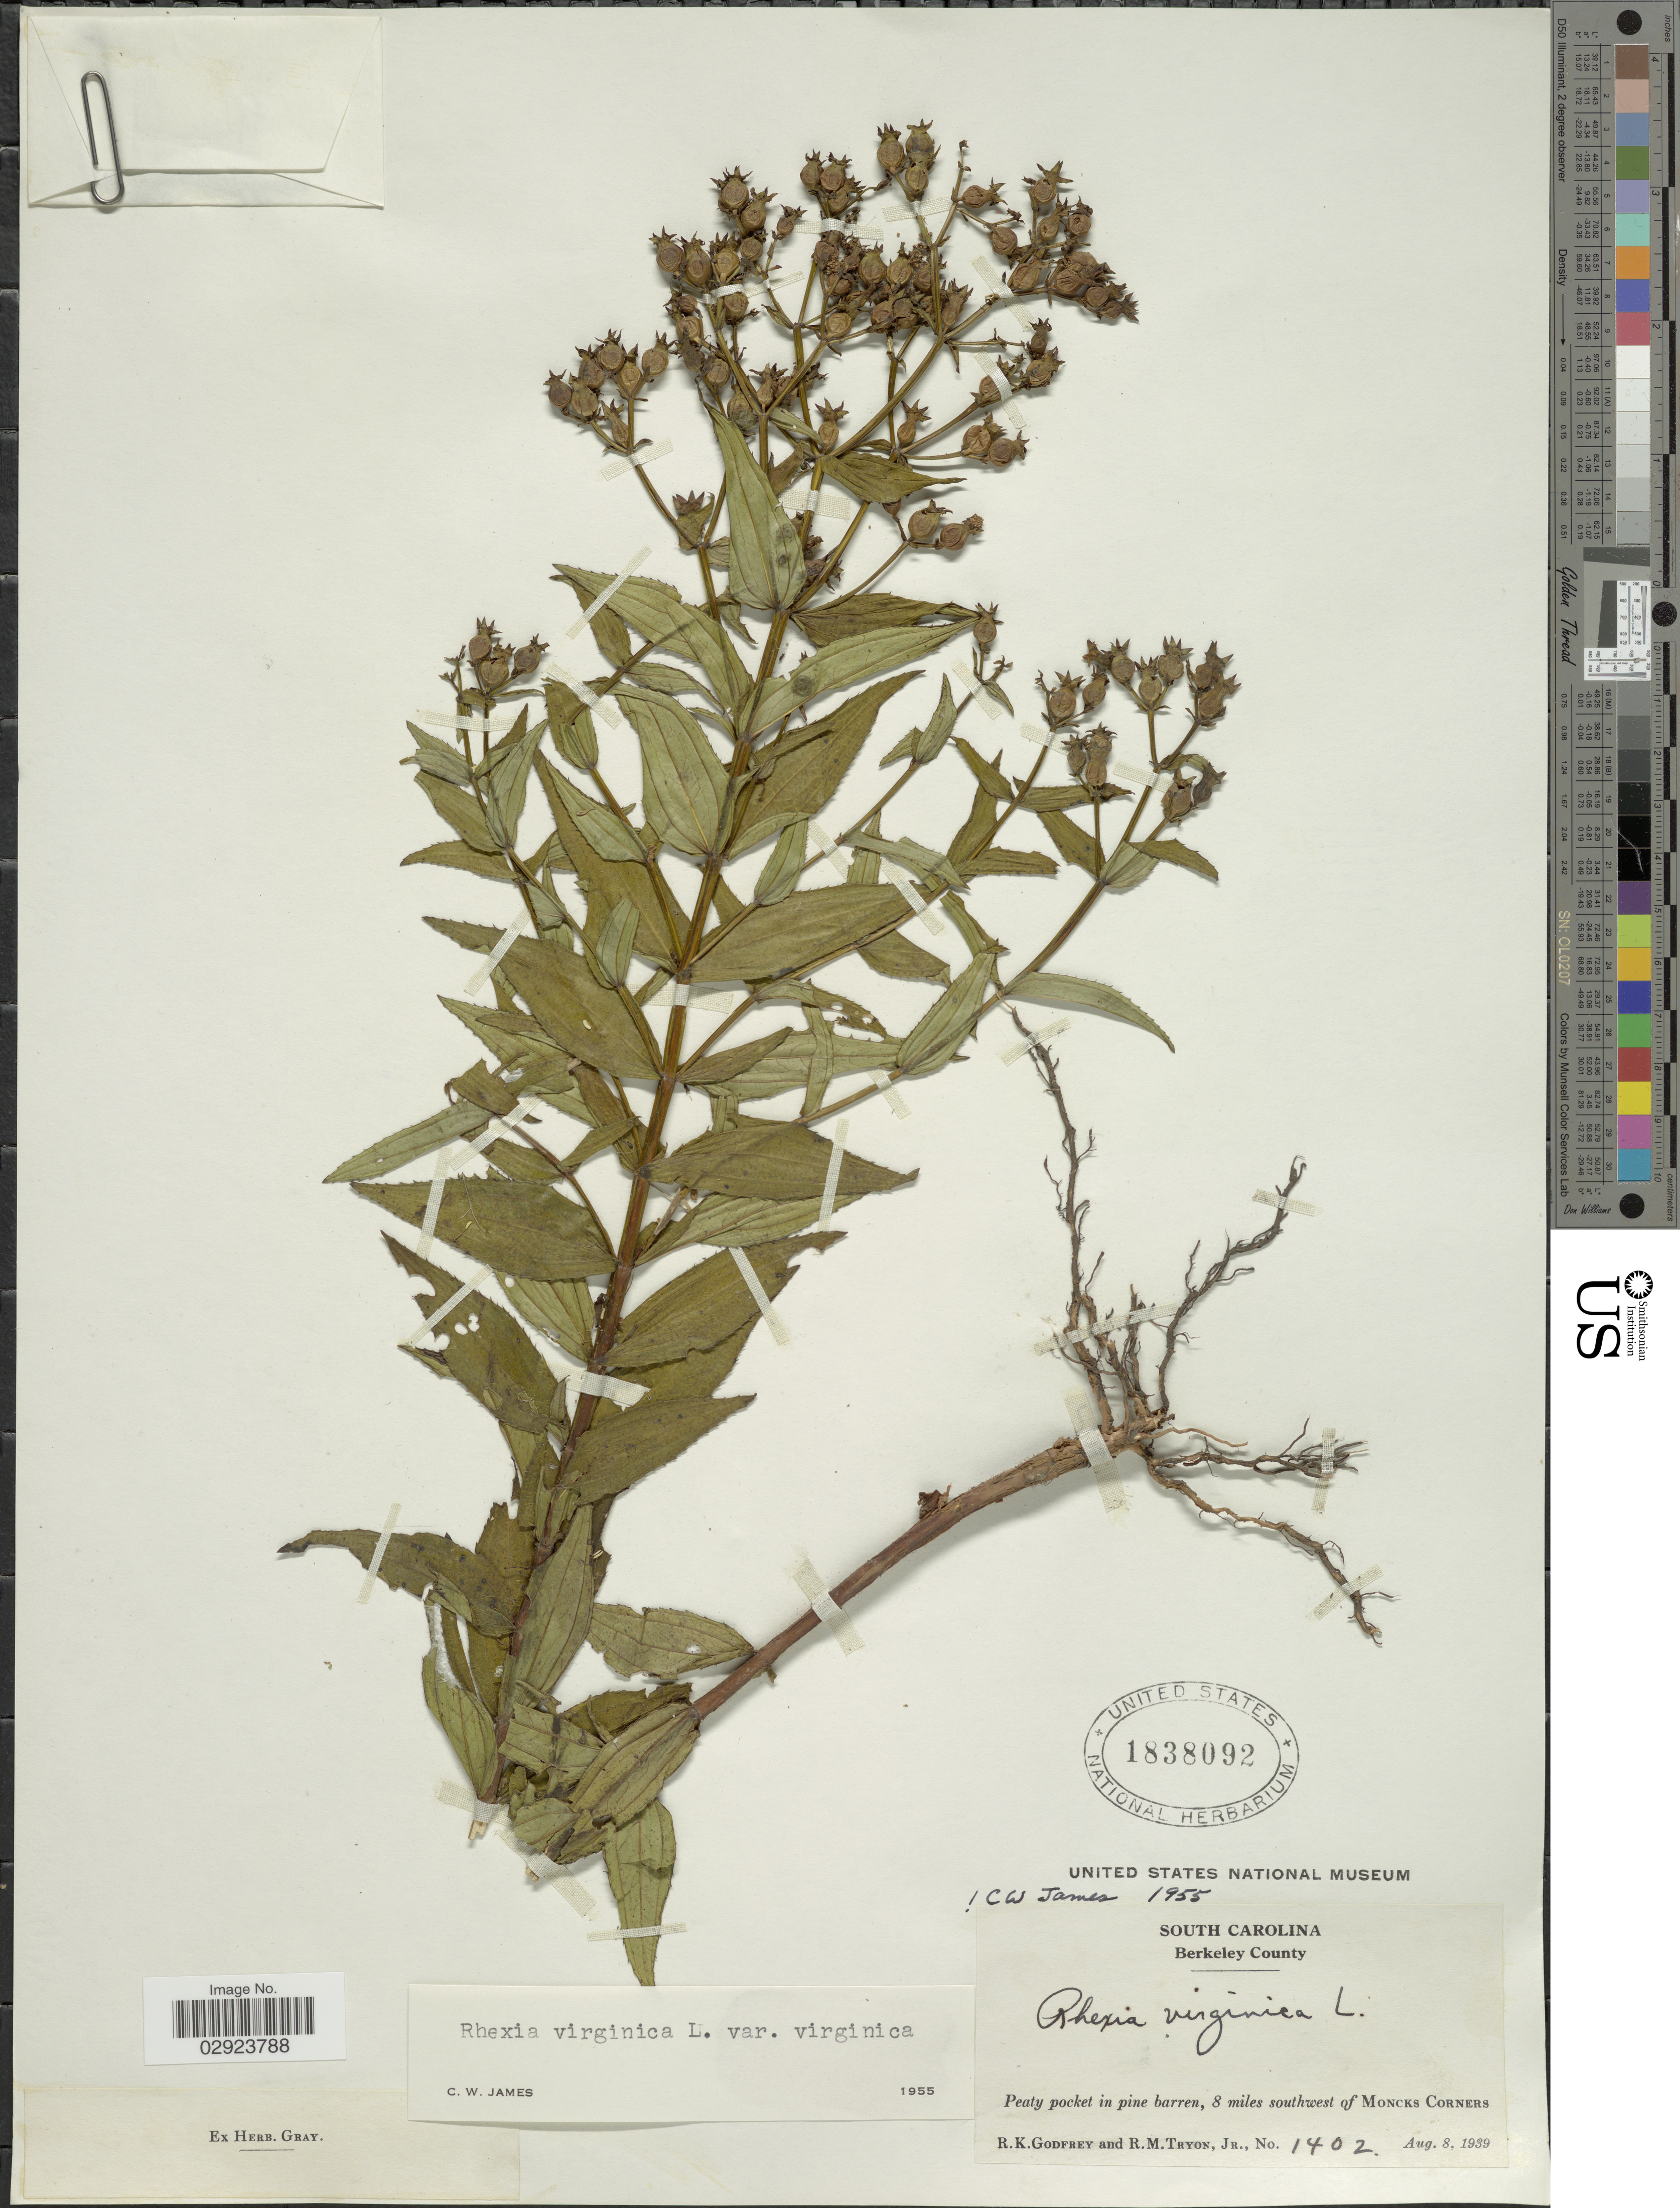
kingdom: Plantae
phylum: Tracheophyta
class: Magnoliopsida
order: Myrtales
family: Melastomataceae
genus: Rhexia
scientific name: Rhexia virginica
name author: L.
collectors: R. K. Godfrey & R. Tryon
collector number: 1402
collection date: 1939-08-08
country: United States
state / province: South Carolina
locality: Berkeley County. 8 miles southwest of Moncks Corners.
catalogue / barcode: US 1838092